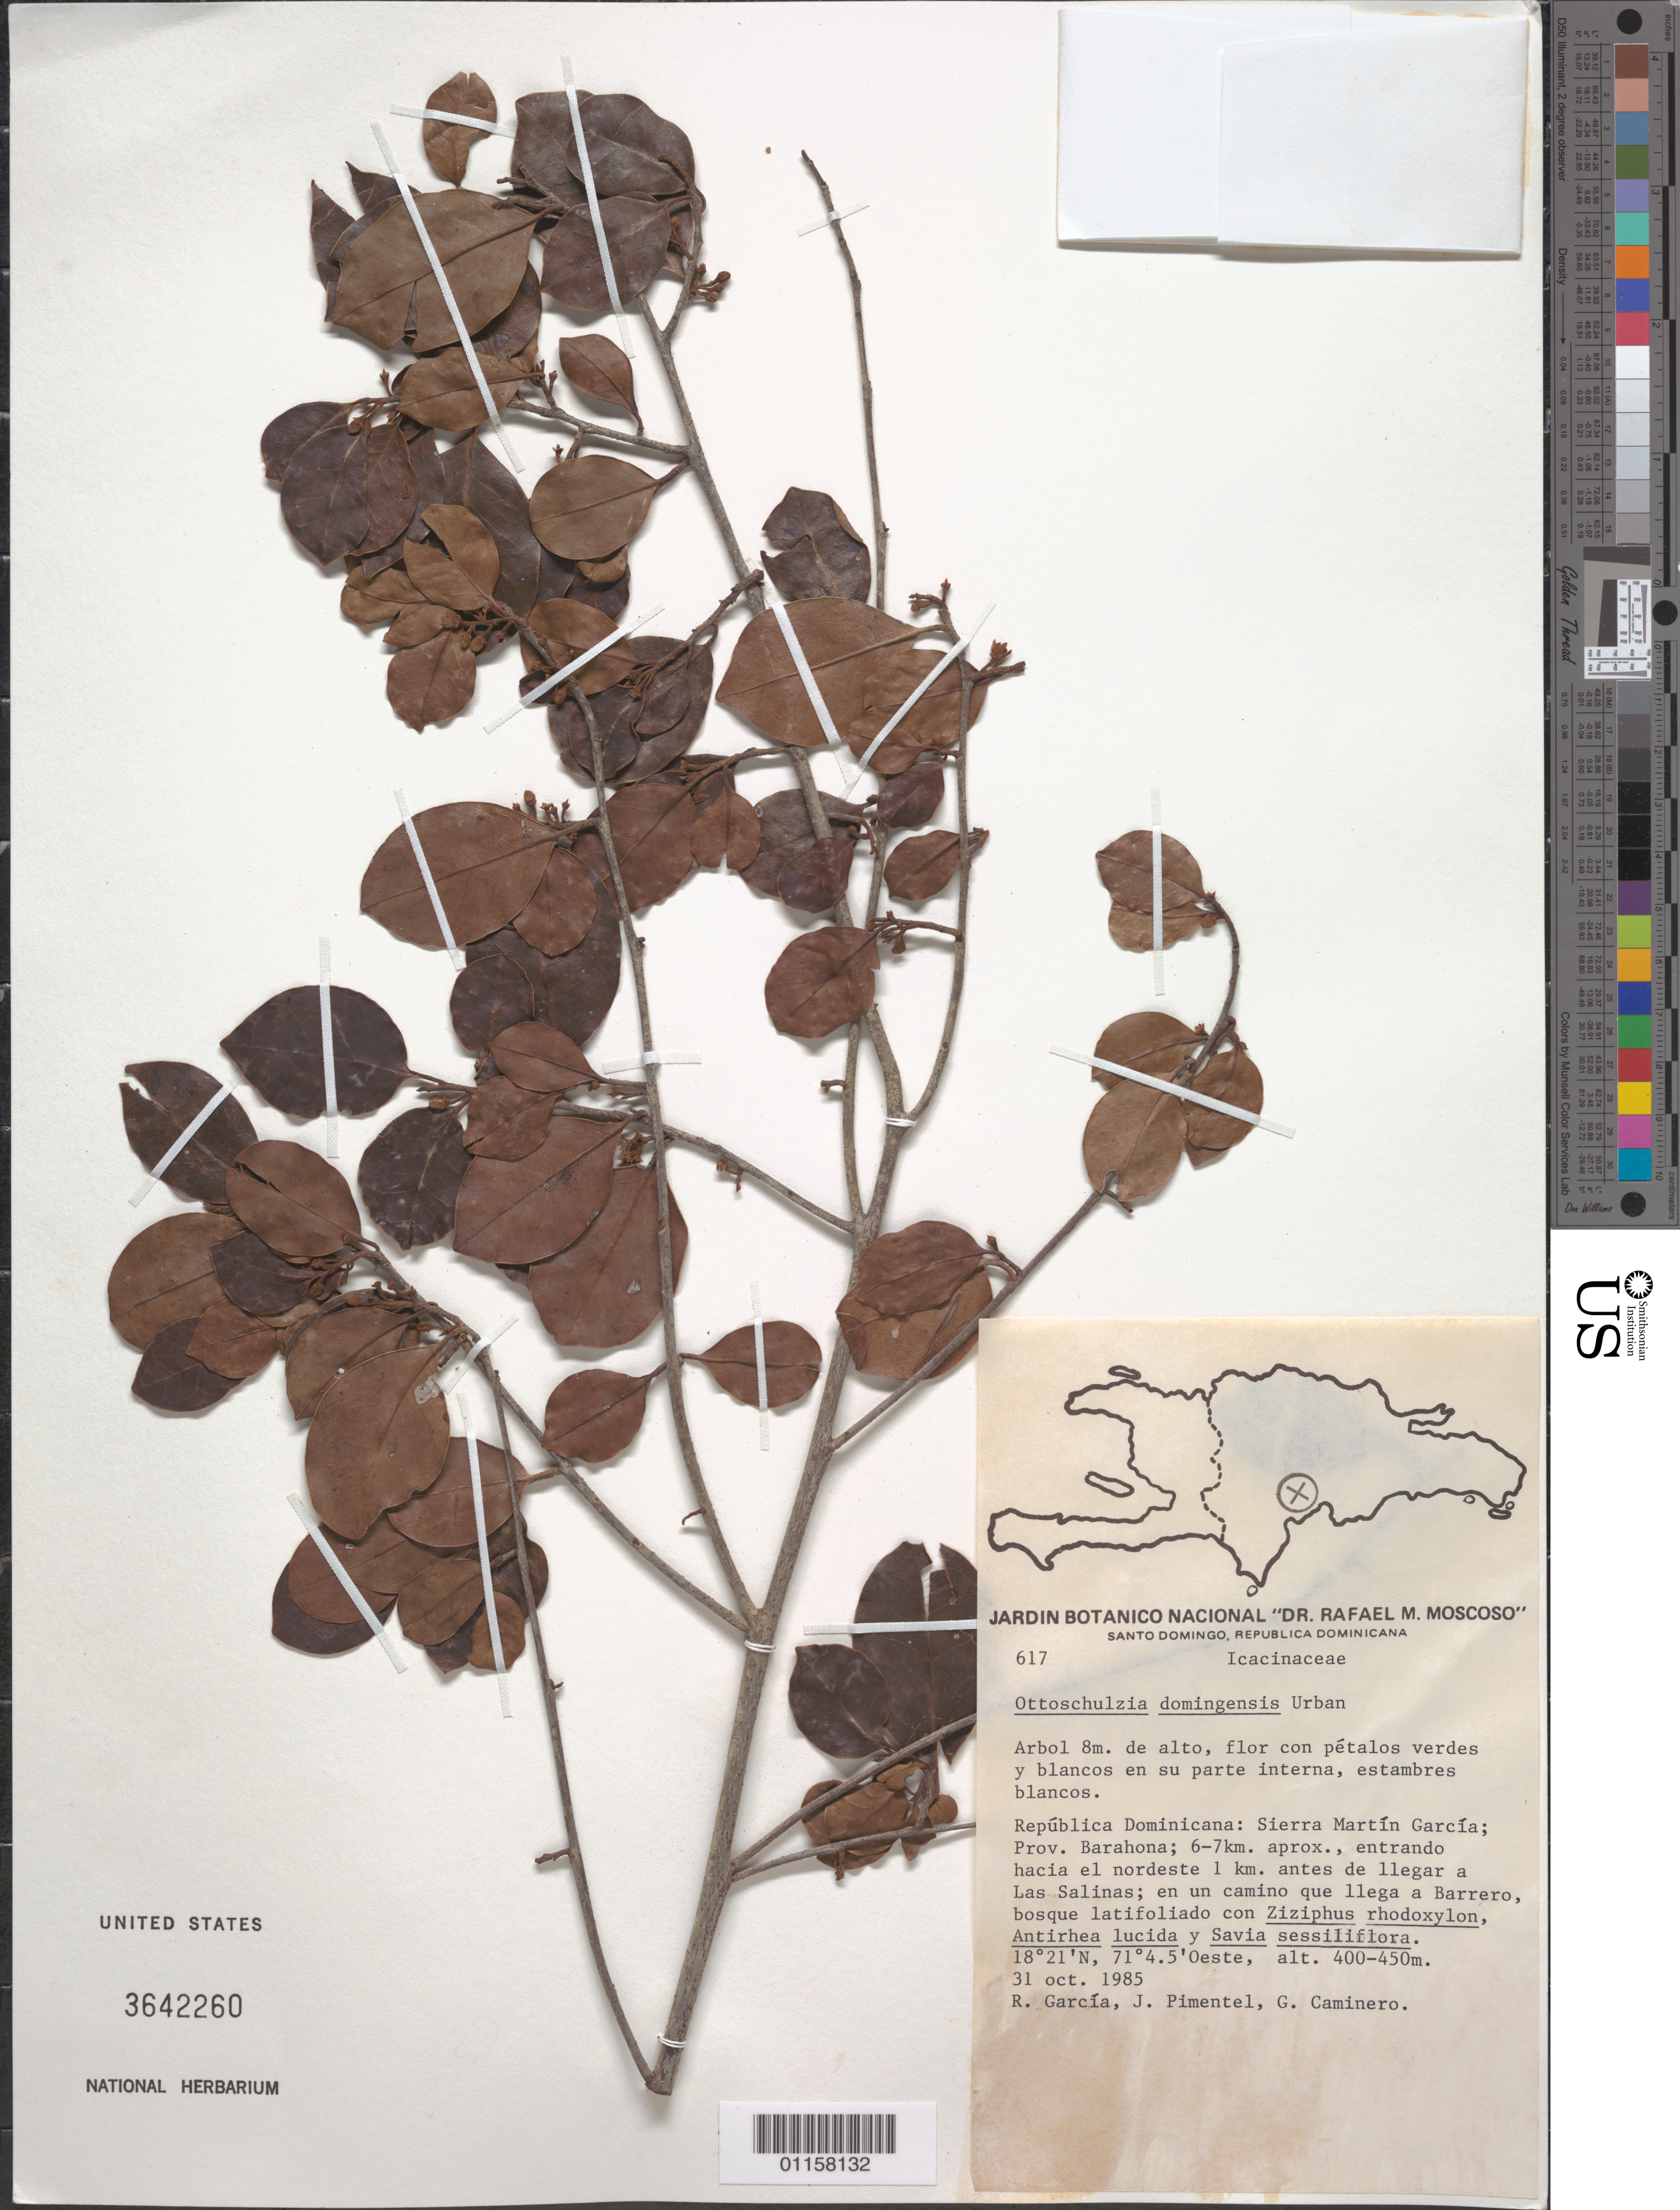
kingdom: Plantae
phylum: Tracheophyta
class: Magnoliopsida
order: Metteniusales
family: Metteniusaceae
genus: Ottoschulzia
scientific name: Ottoschulzia domingensis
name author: Urb.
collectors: R. G. García, J. Pimentel & G. Caminero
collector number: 617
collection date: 1985-10-31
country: Dominican Republic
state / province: Barahona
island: Hispaniola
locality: Sierra Martín, 6-7 km aprox., entrando hacia el nordeste 1 km antes de llegar a Las Salinas; en un camino que llega a Barrero.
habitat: Bosque latifoliado con Ziziphus rhodoxylon, Antirhea lucida y Savia sessiliflora.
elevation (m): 400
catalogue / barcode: US 3642260